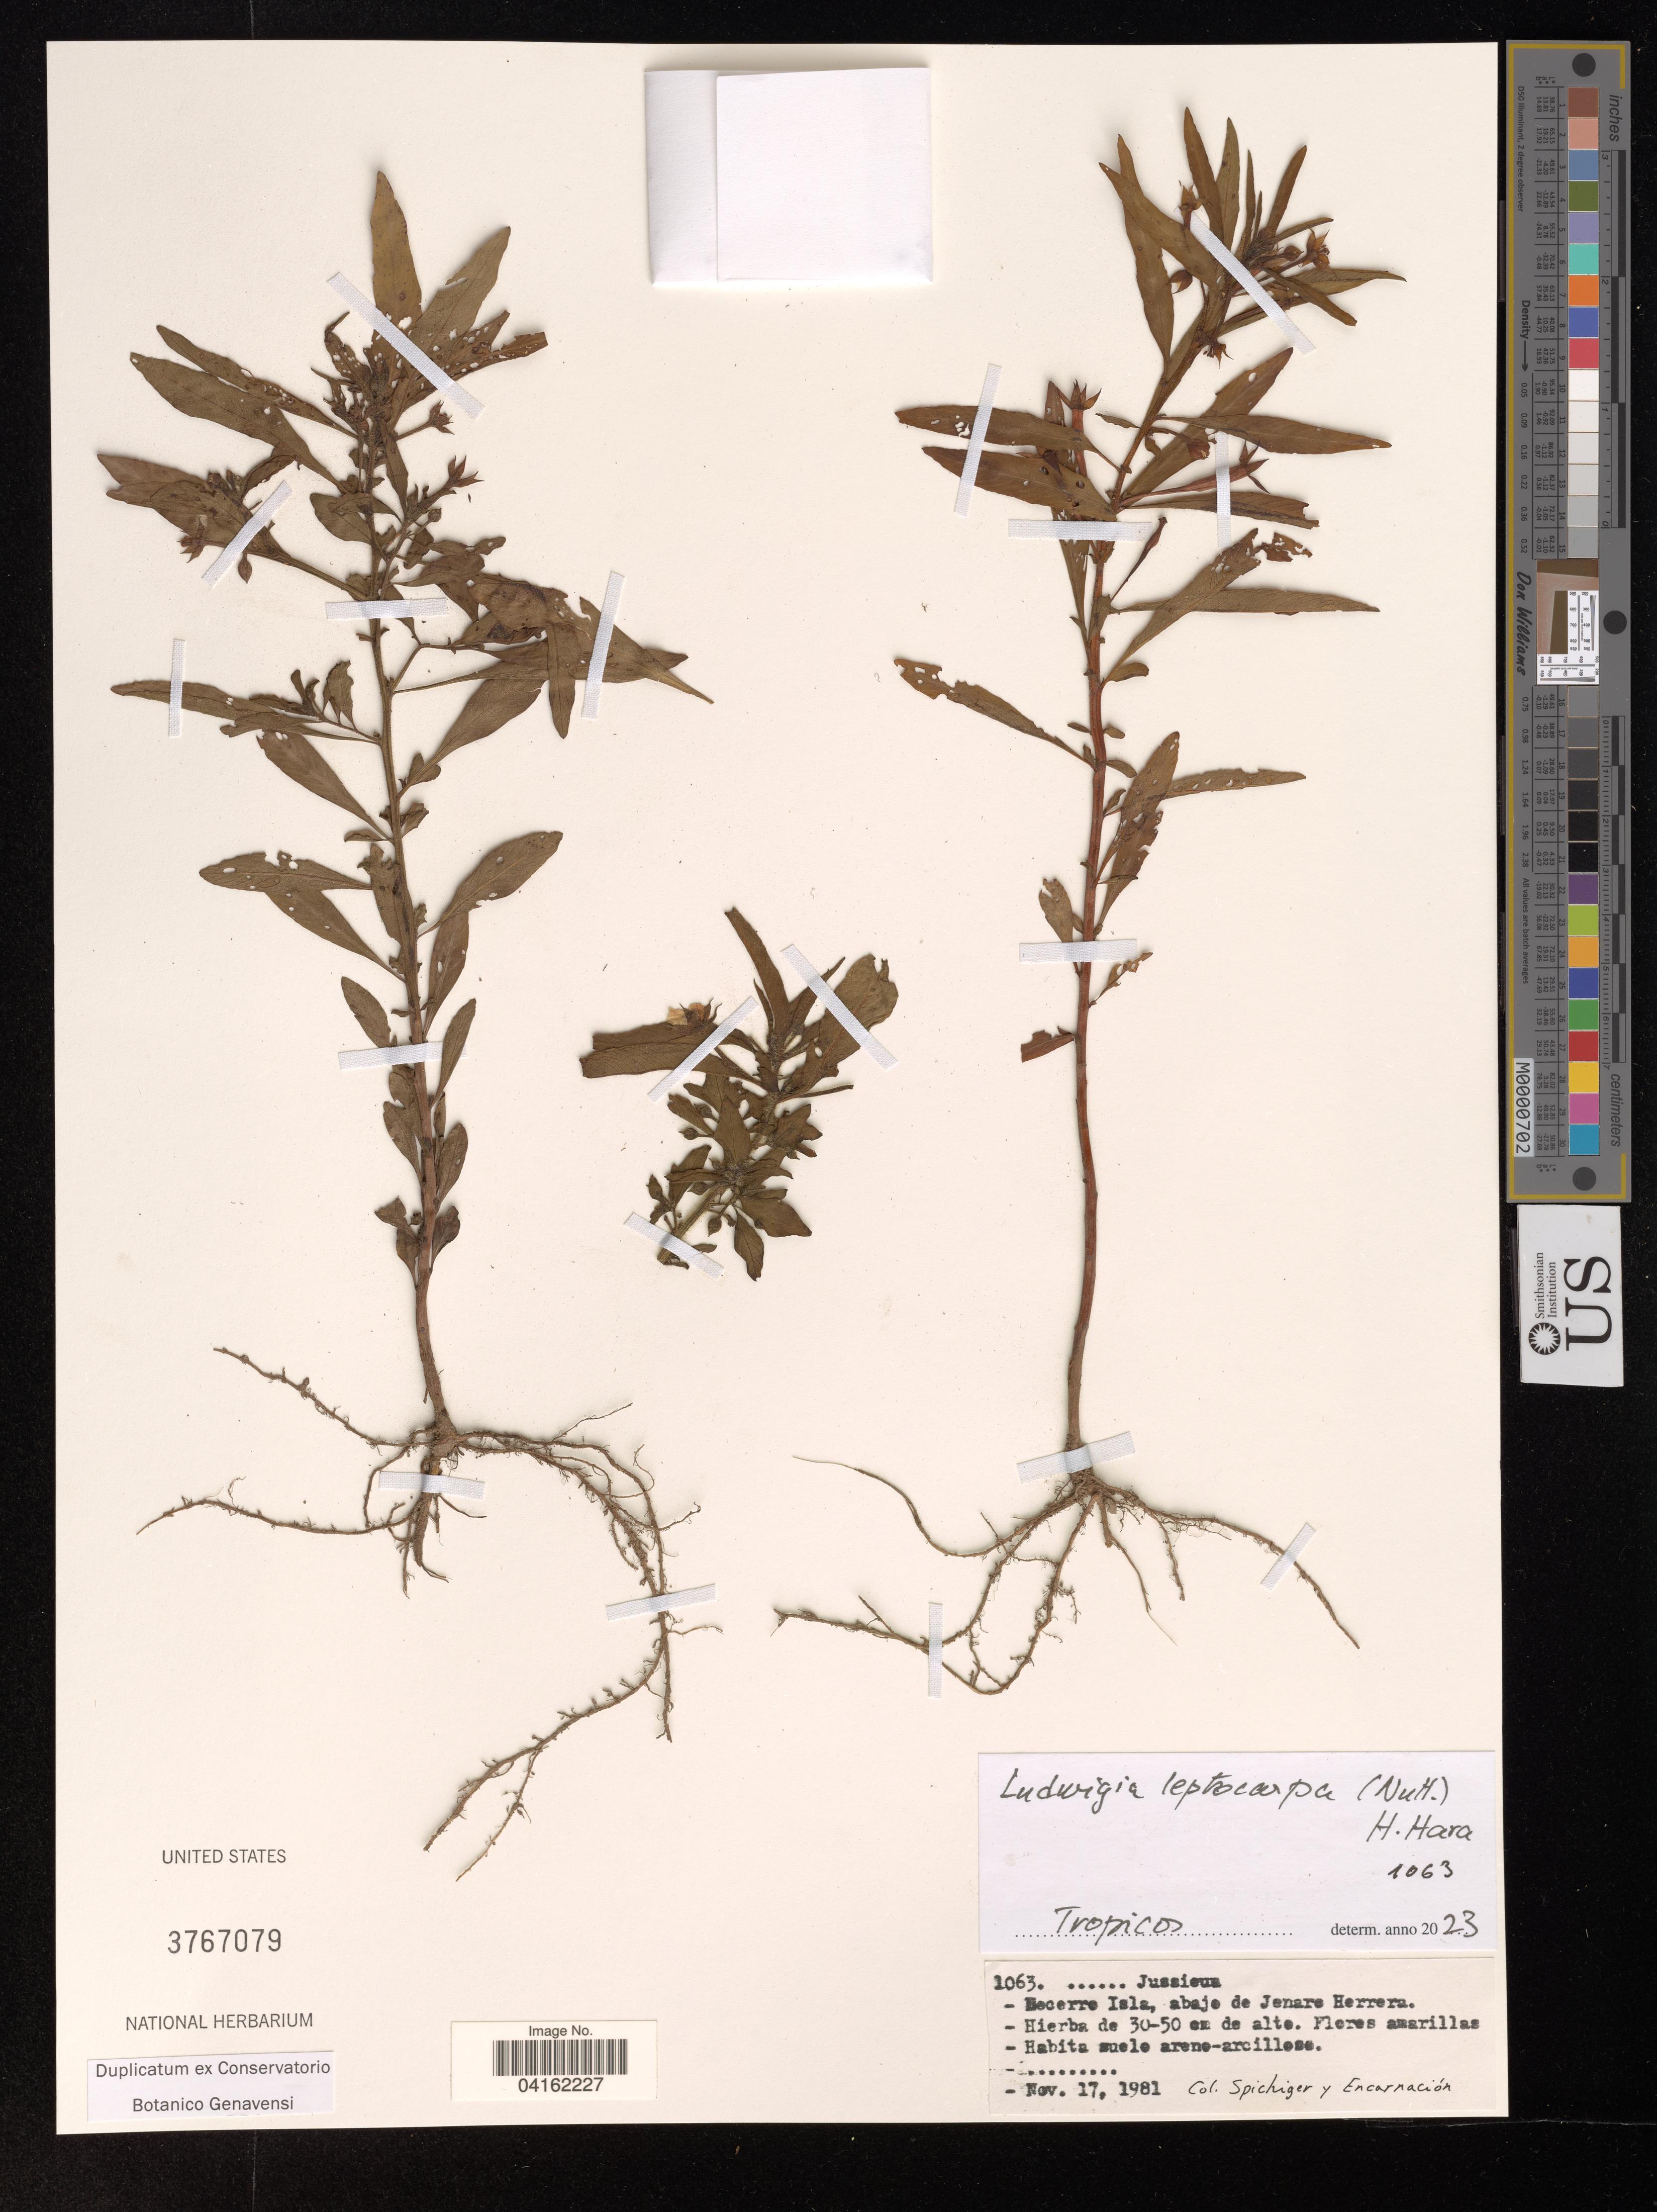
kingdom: Plantae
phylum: Tracheophyta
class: Magnoliopsida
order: Myrtales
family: Onagraceae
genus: Ludwigia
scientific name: Ludwigia leptocarpa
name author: (Nutt.) H. Hara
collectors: Spichiger & -- Encarnacion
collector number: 1063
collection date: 1981-11-17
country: Peru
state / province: Loreto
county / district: Jenaro Herrera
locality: Becerro Isla, abajo de Jenare Herrera.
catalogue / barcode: US 3767079